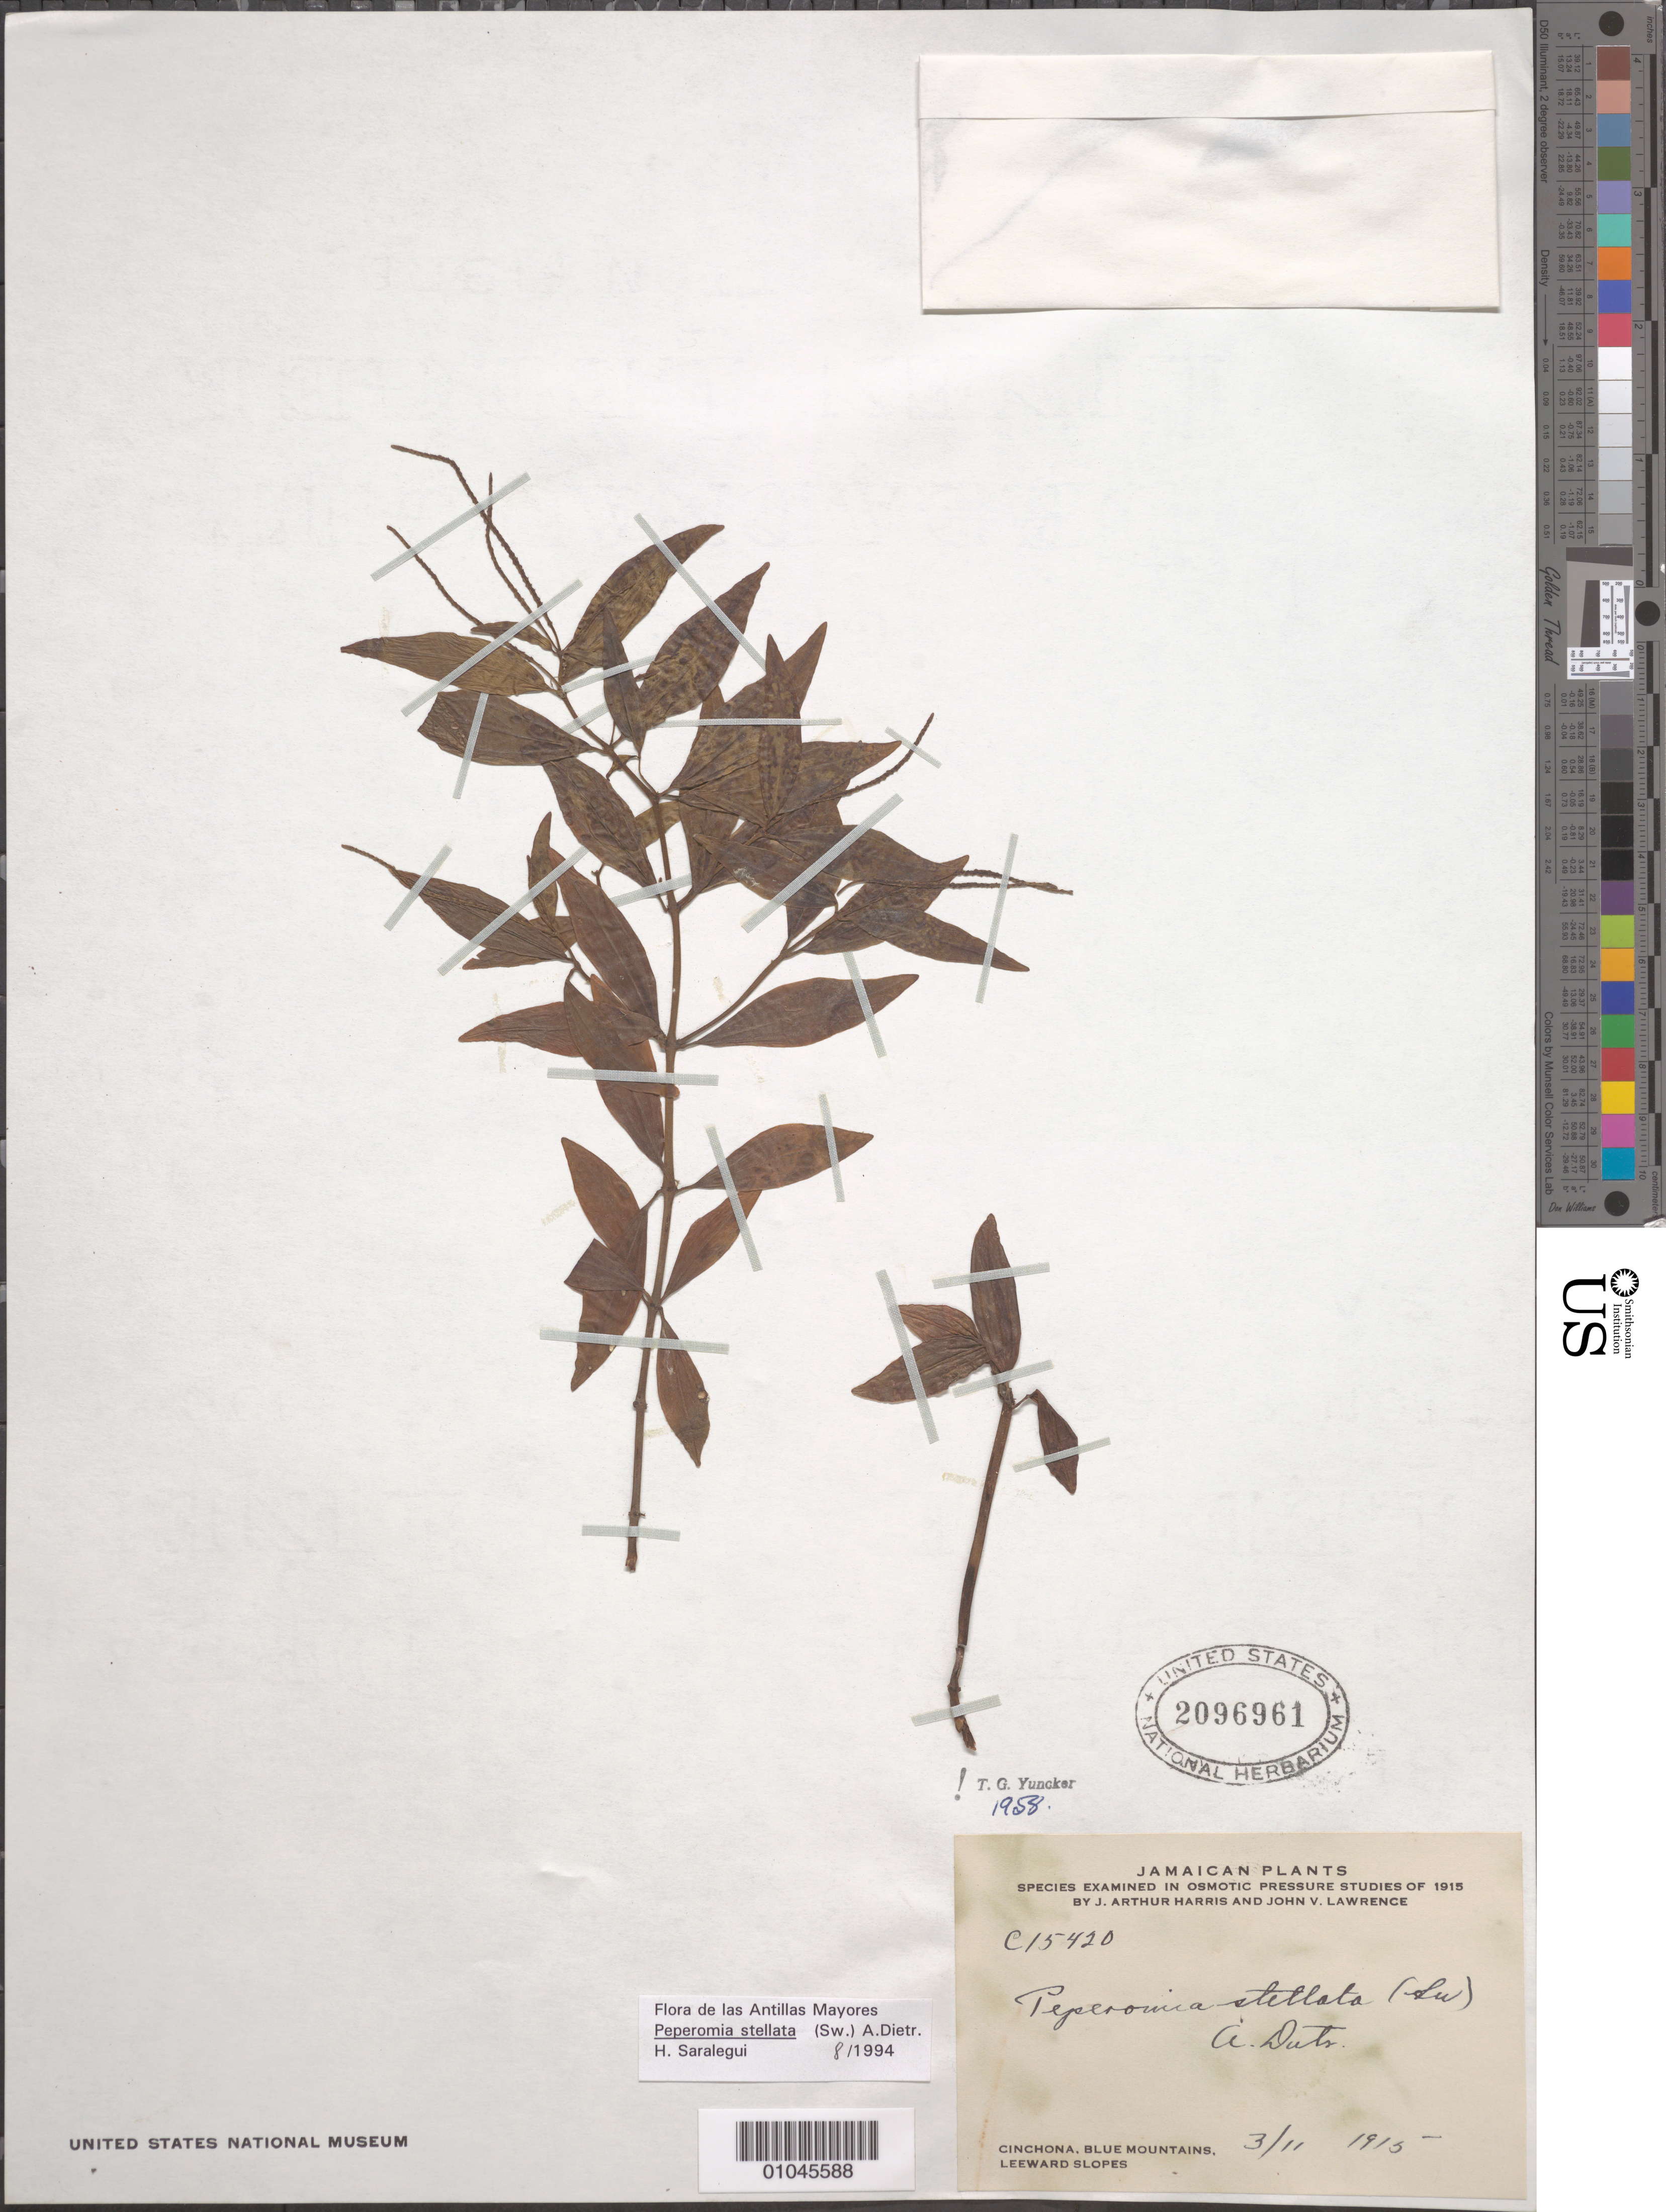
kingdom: Plantae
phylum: Tracheophyta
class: Magnoliopsida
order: Piperales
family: Piperaceae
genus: Peperomia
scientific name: Peperomia stellata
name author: (Sw.) A. Dietr.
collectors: J. A. Harris & J. Lawrence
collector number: C 15420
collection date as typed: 11 Mar 1915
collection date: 1915-03-11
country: Jamaica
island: Jamaica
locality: Conchona, Blue Mts. Leeward slopes.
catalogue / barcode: US 2096961